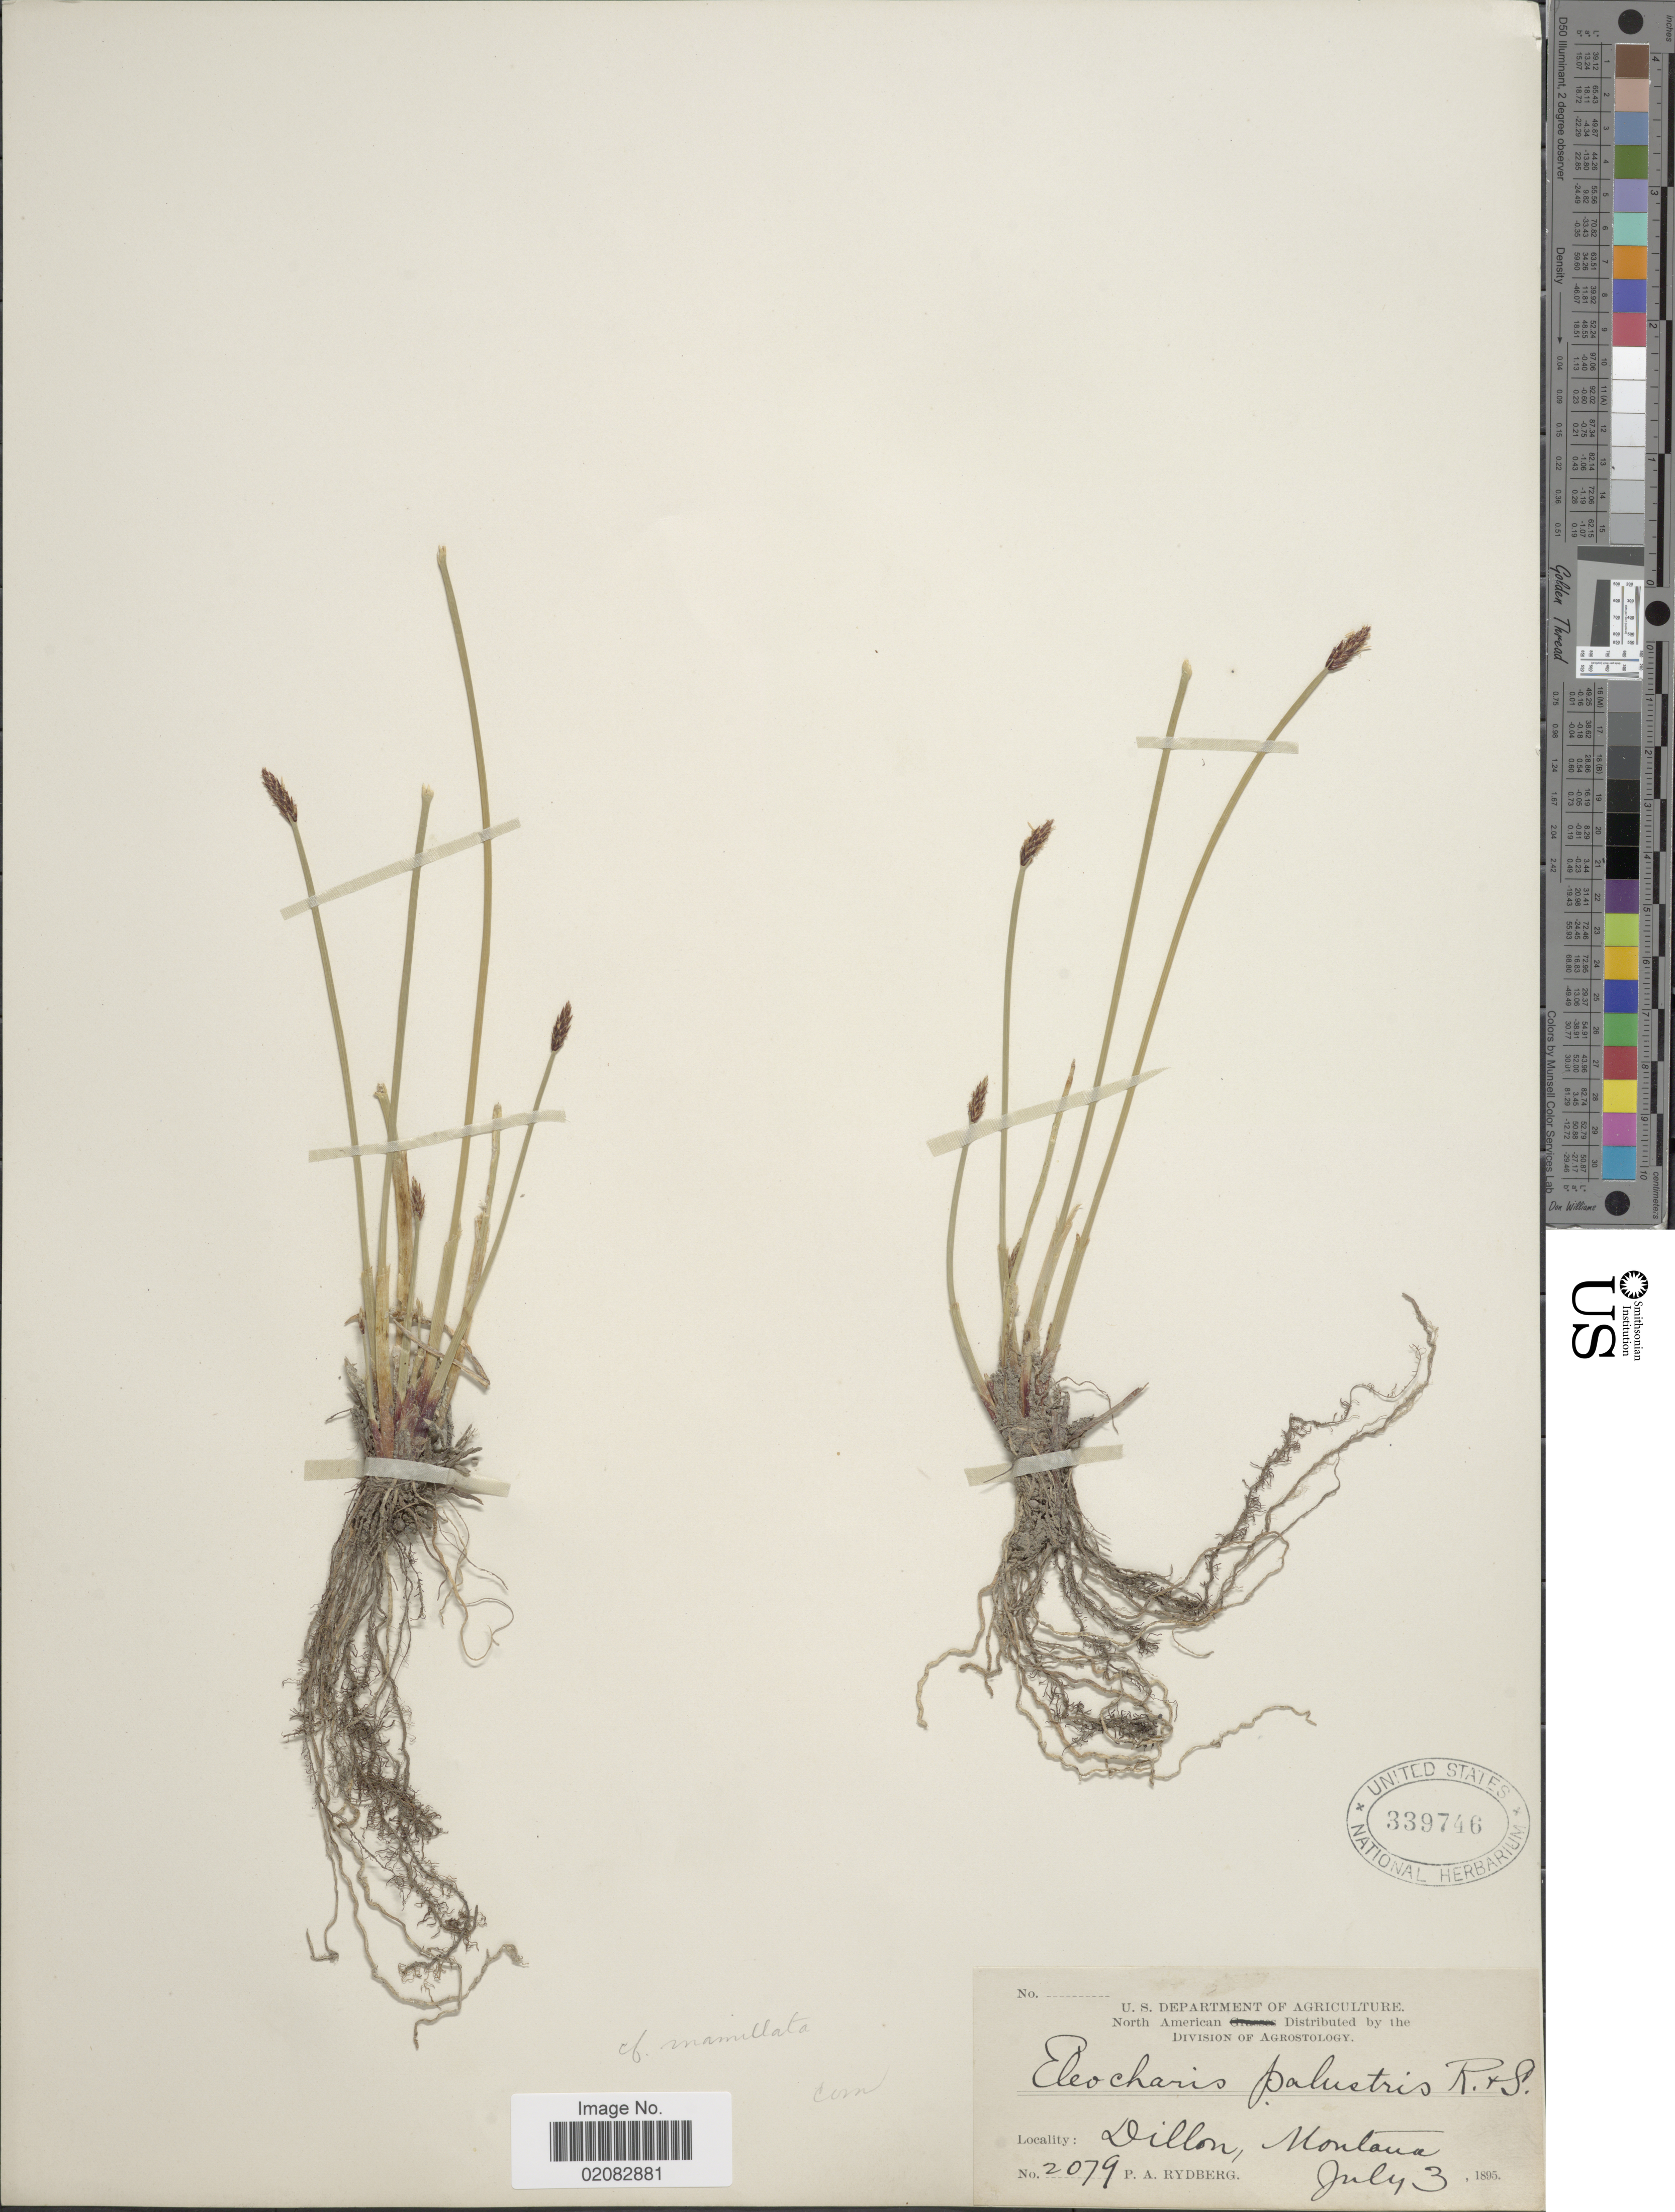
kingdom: Plantae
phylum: Tracheophyta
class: Liliopsida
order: Poales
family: Cyperaceae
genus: Eleocharis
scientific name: Eleocharis macrostachya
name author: Britton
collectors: P. A. Rydberg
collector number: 2079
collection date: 1895-07-03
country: United States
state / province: Montana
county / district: Beaverhead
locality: Dillon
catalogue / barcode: US 339746